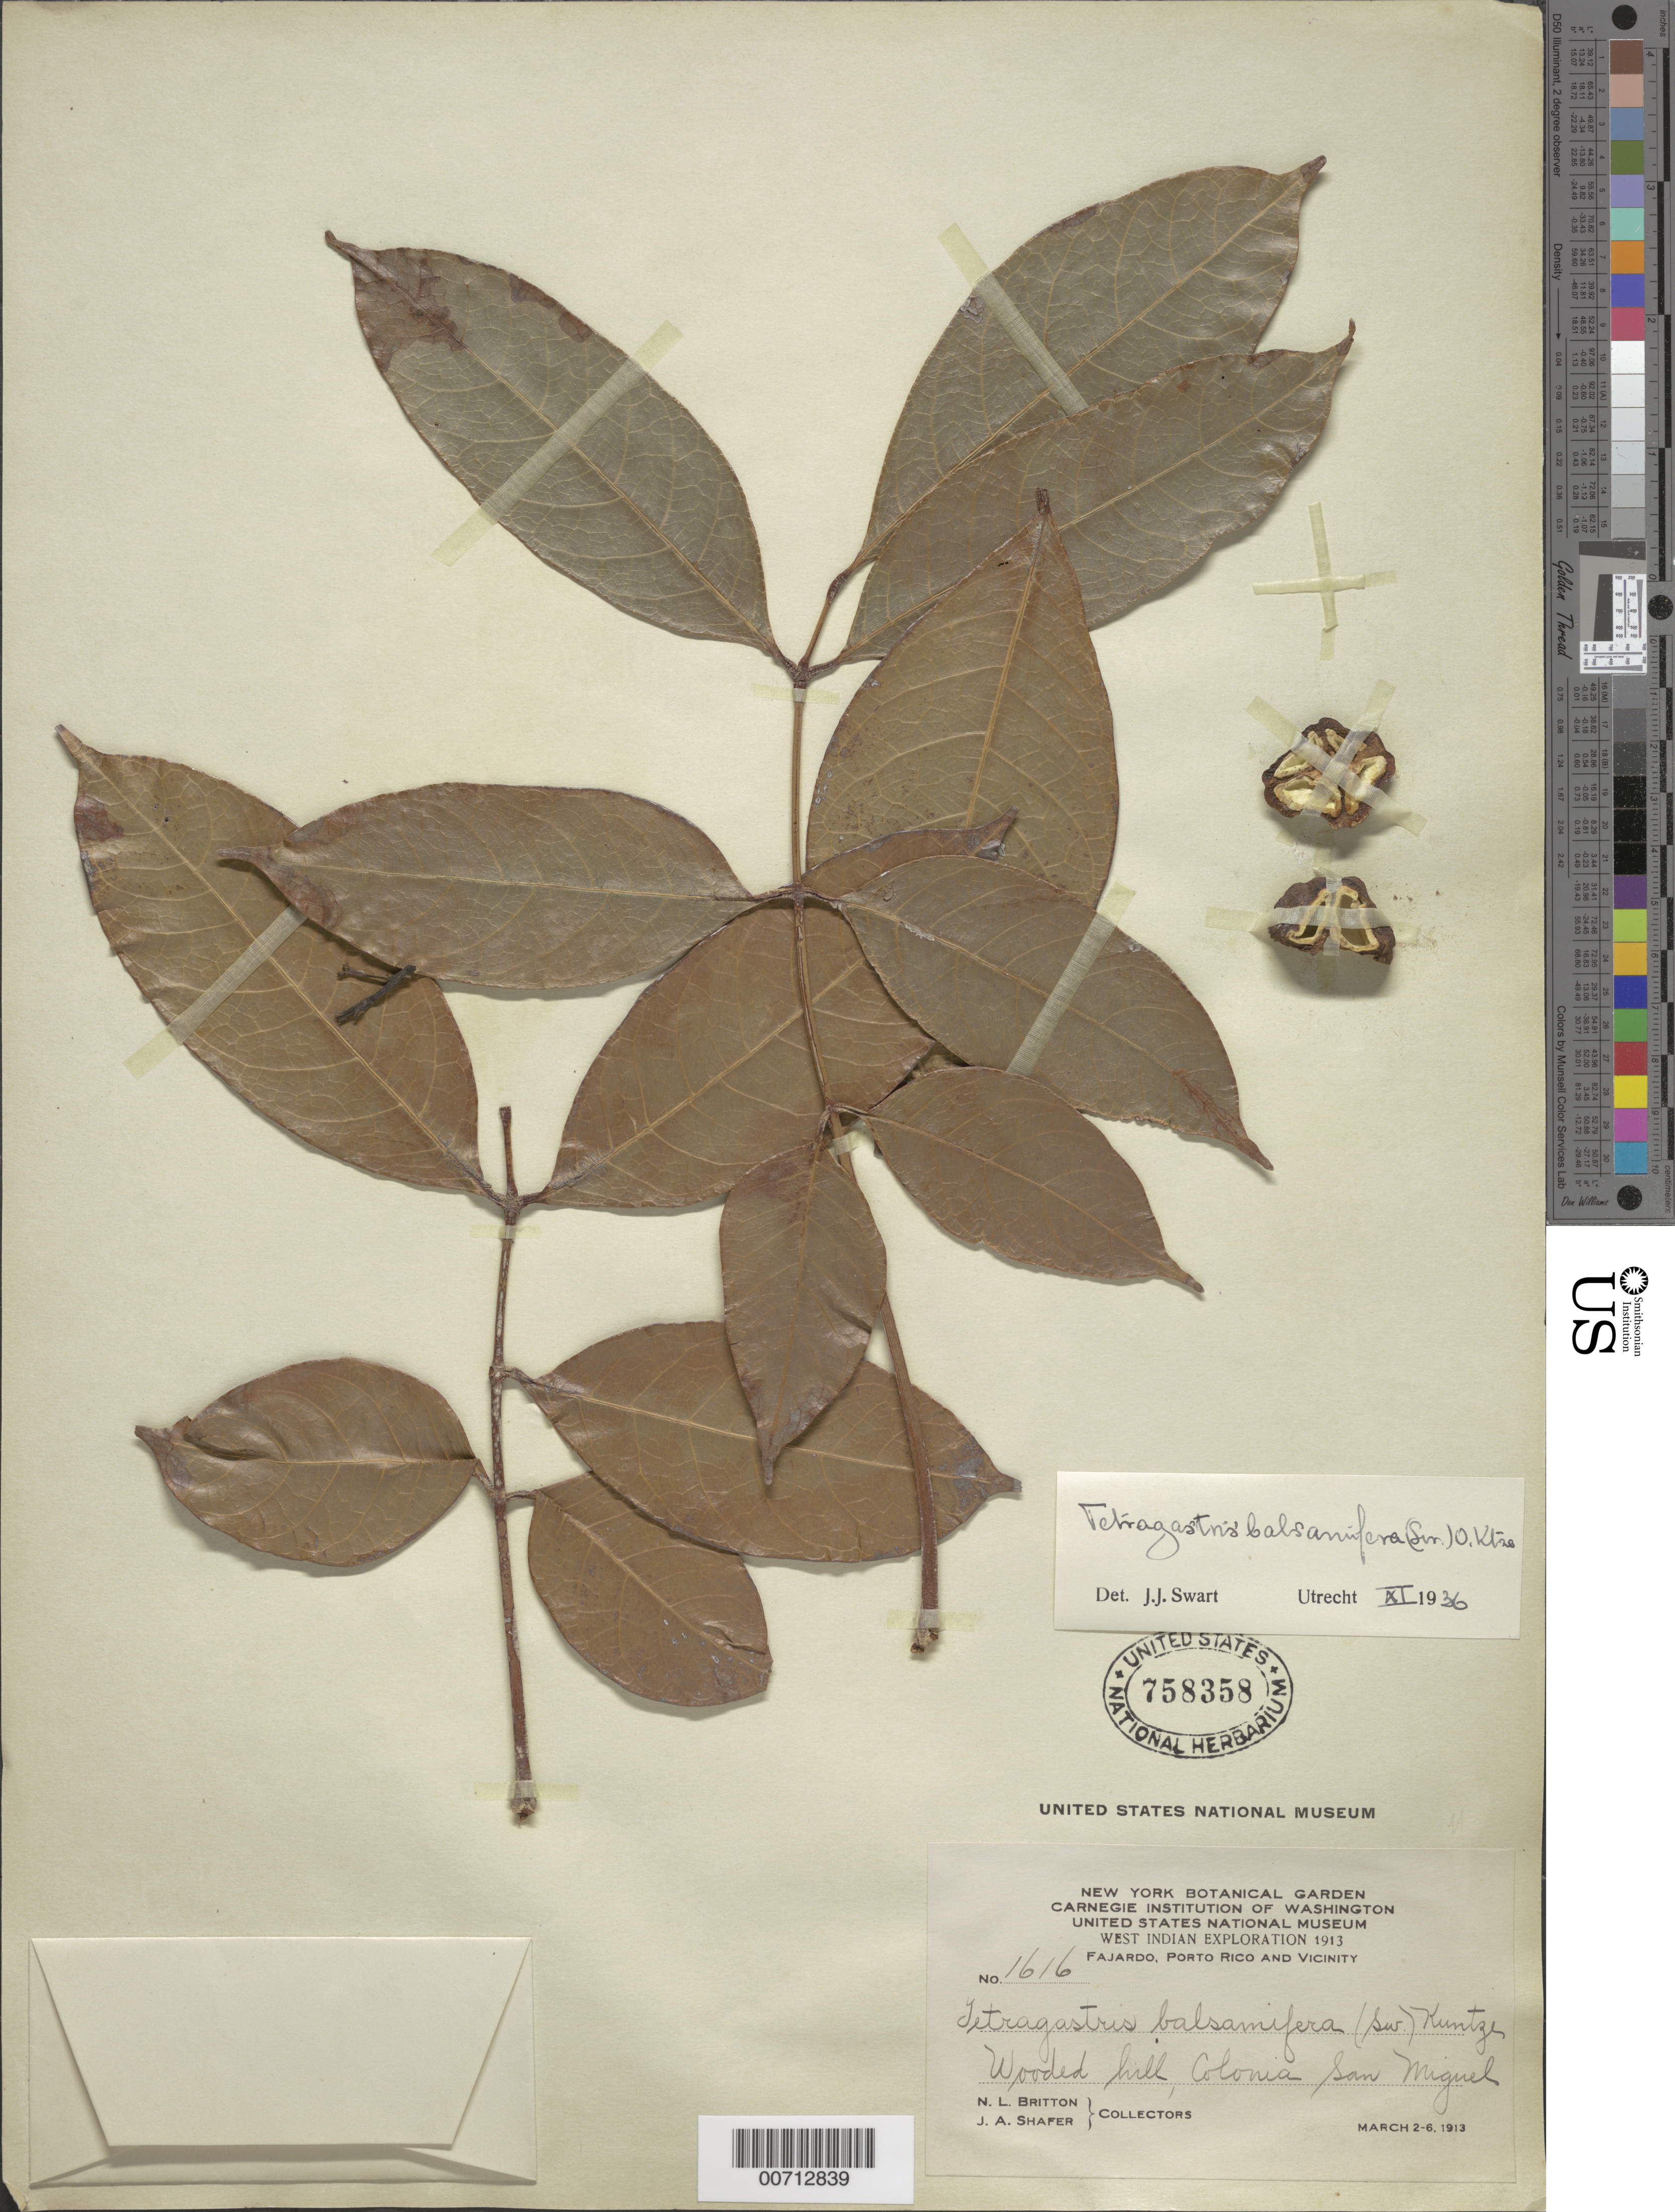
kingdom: Plantae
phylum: Tracheophyta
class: Magnoliopsida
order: Sapindales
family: Burseraceae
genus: Protium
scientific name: Protium balsamiferum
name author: (Sw.) Daly & P. Fine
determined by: Daly, Douglas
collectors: N. Britton & J. A. Shafer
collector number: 1616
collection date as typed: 02 Mar 1913 to 06 Mar 1913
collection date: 1913-03-02/1913-03-06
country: Puerto Rico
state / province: Fajardo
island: Greater Antilles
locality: Colonia San Miguel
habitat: Wooded hill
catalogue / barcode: US 758358